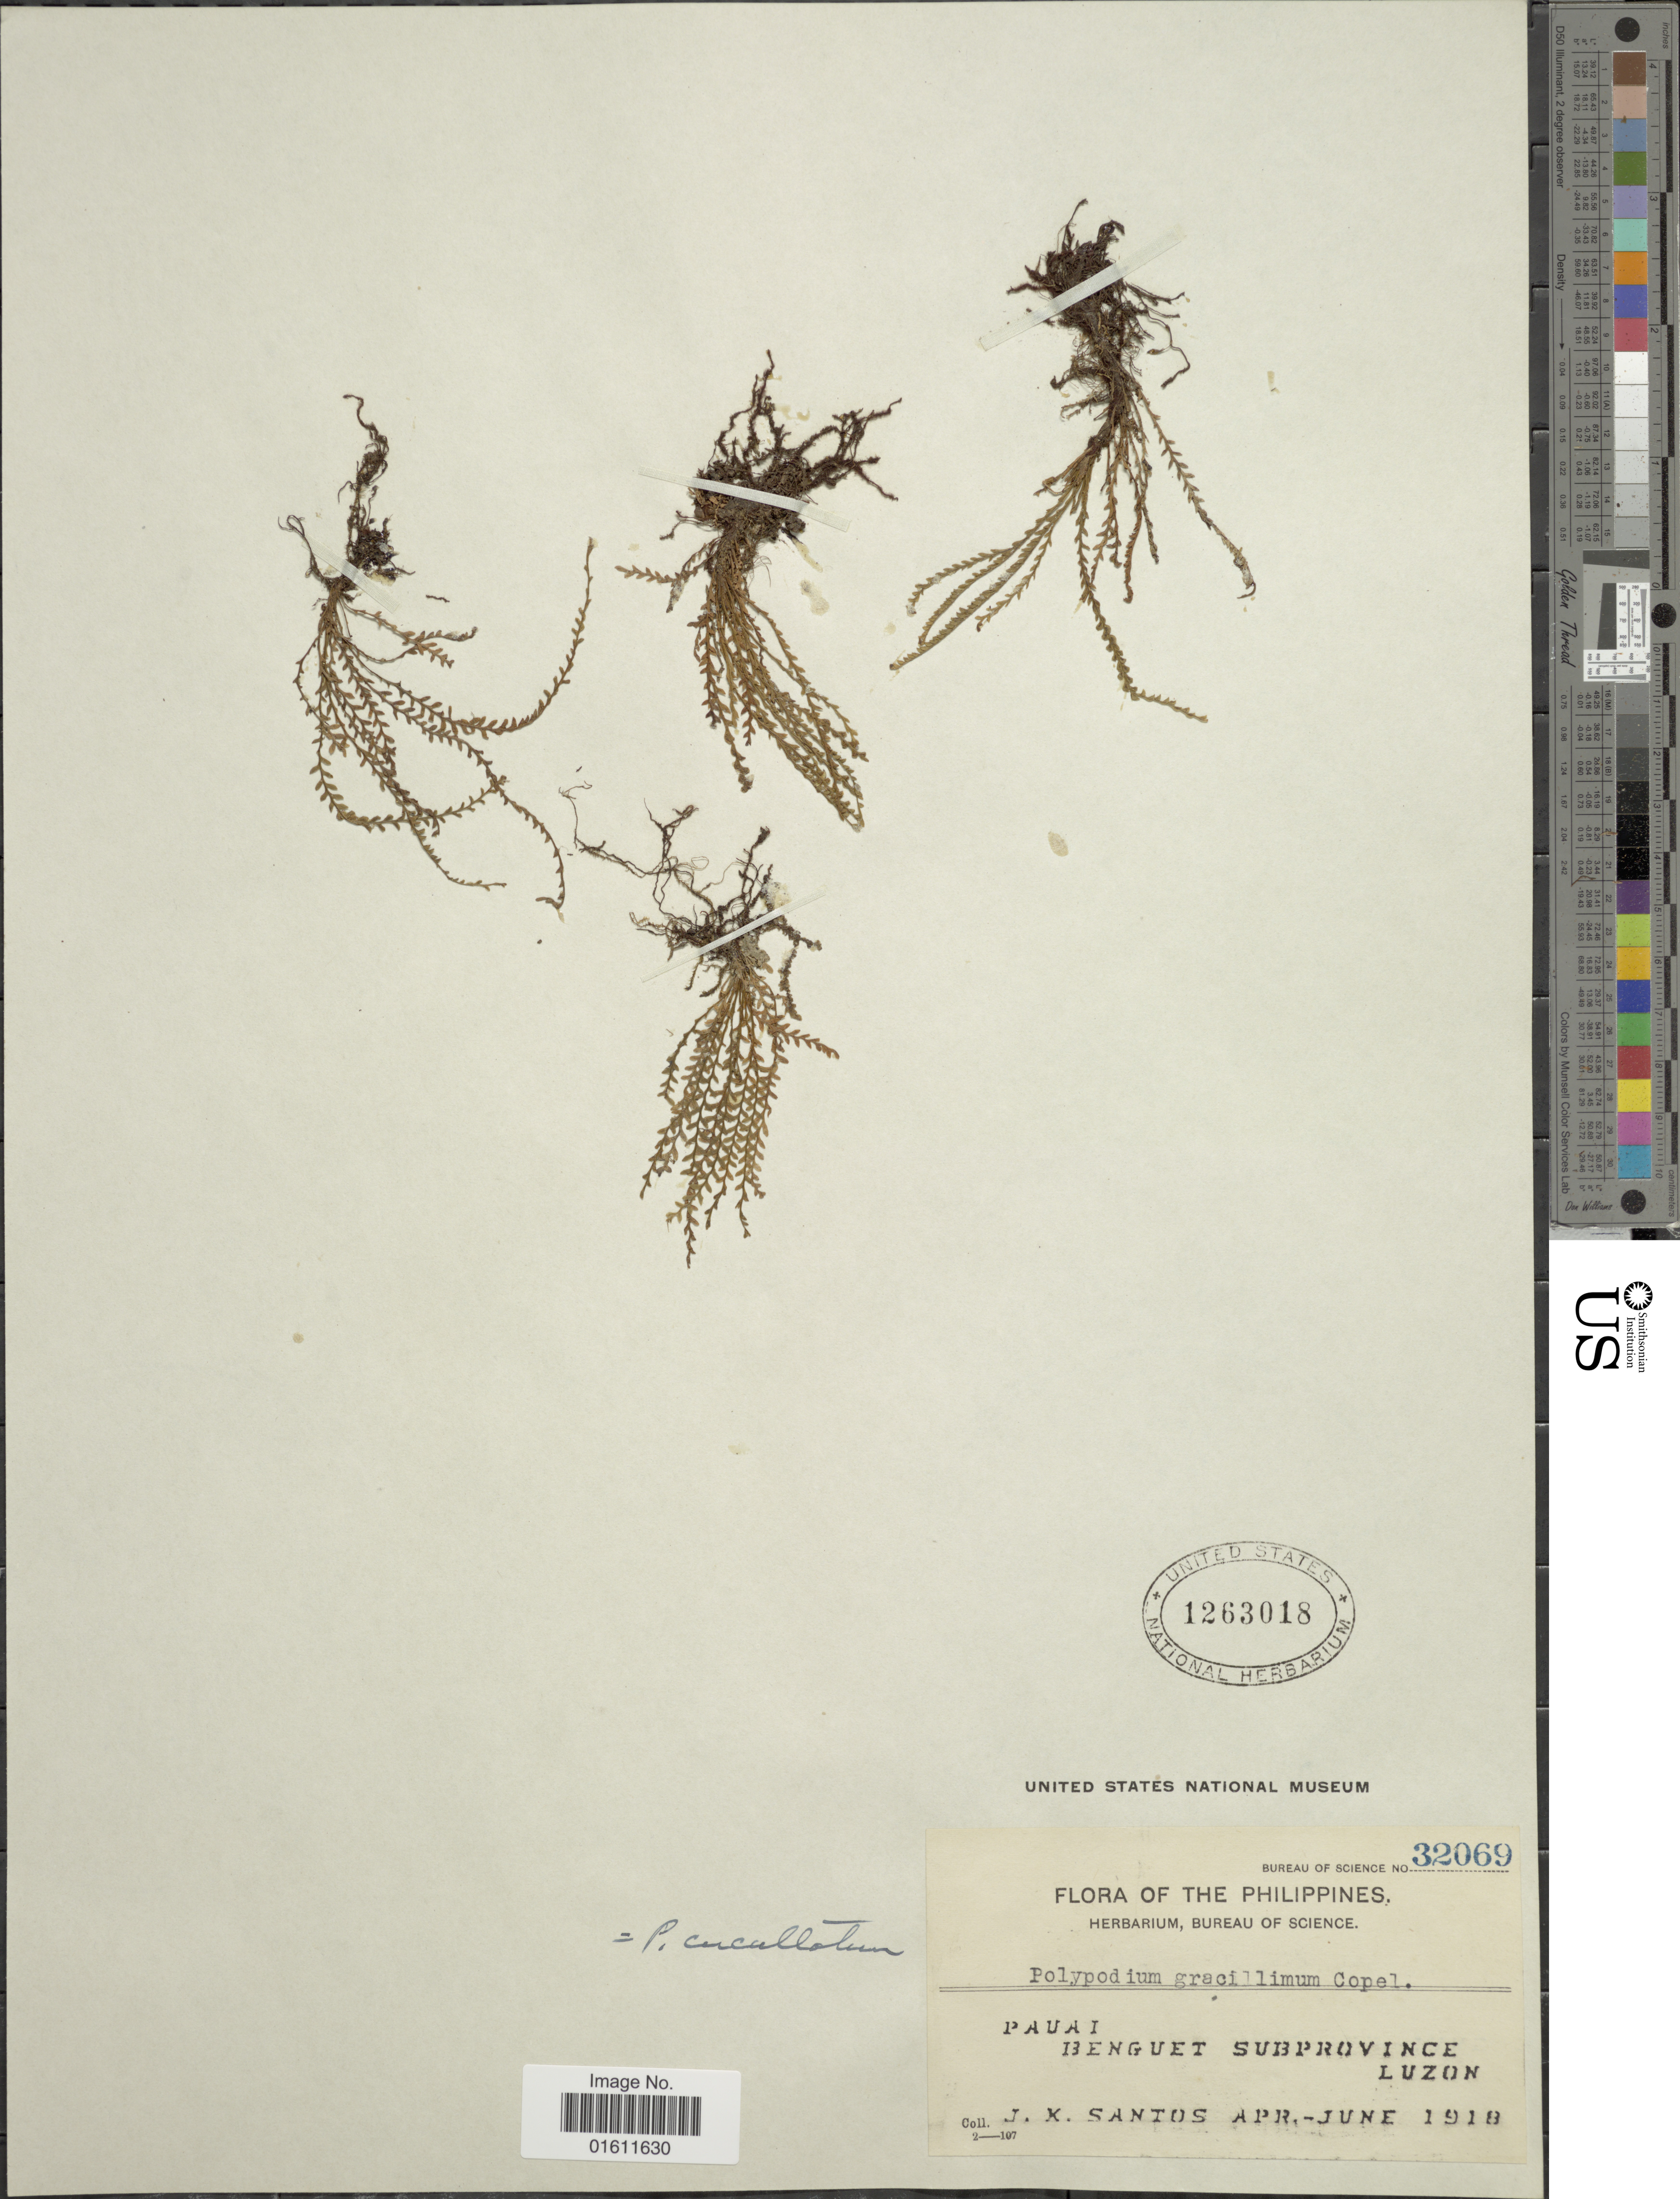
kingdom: Plantae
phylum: Tracheophyta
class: Polypodiopsida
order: Polypodiales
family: Polypodiaceae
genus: Prosaptia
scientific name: Prosaptia cucullatus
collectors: J. K. Santos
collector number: Bureau of Science 32069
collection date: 1918-04/1918-06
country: Philippines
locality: Pauai Benguet subProvince, Luzon.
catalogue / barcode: US 1263018